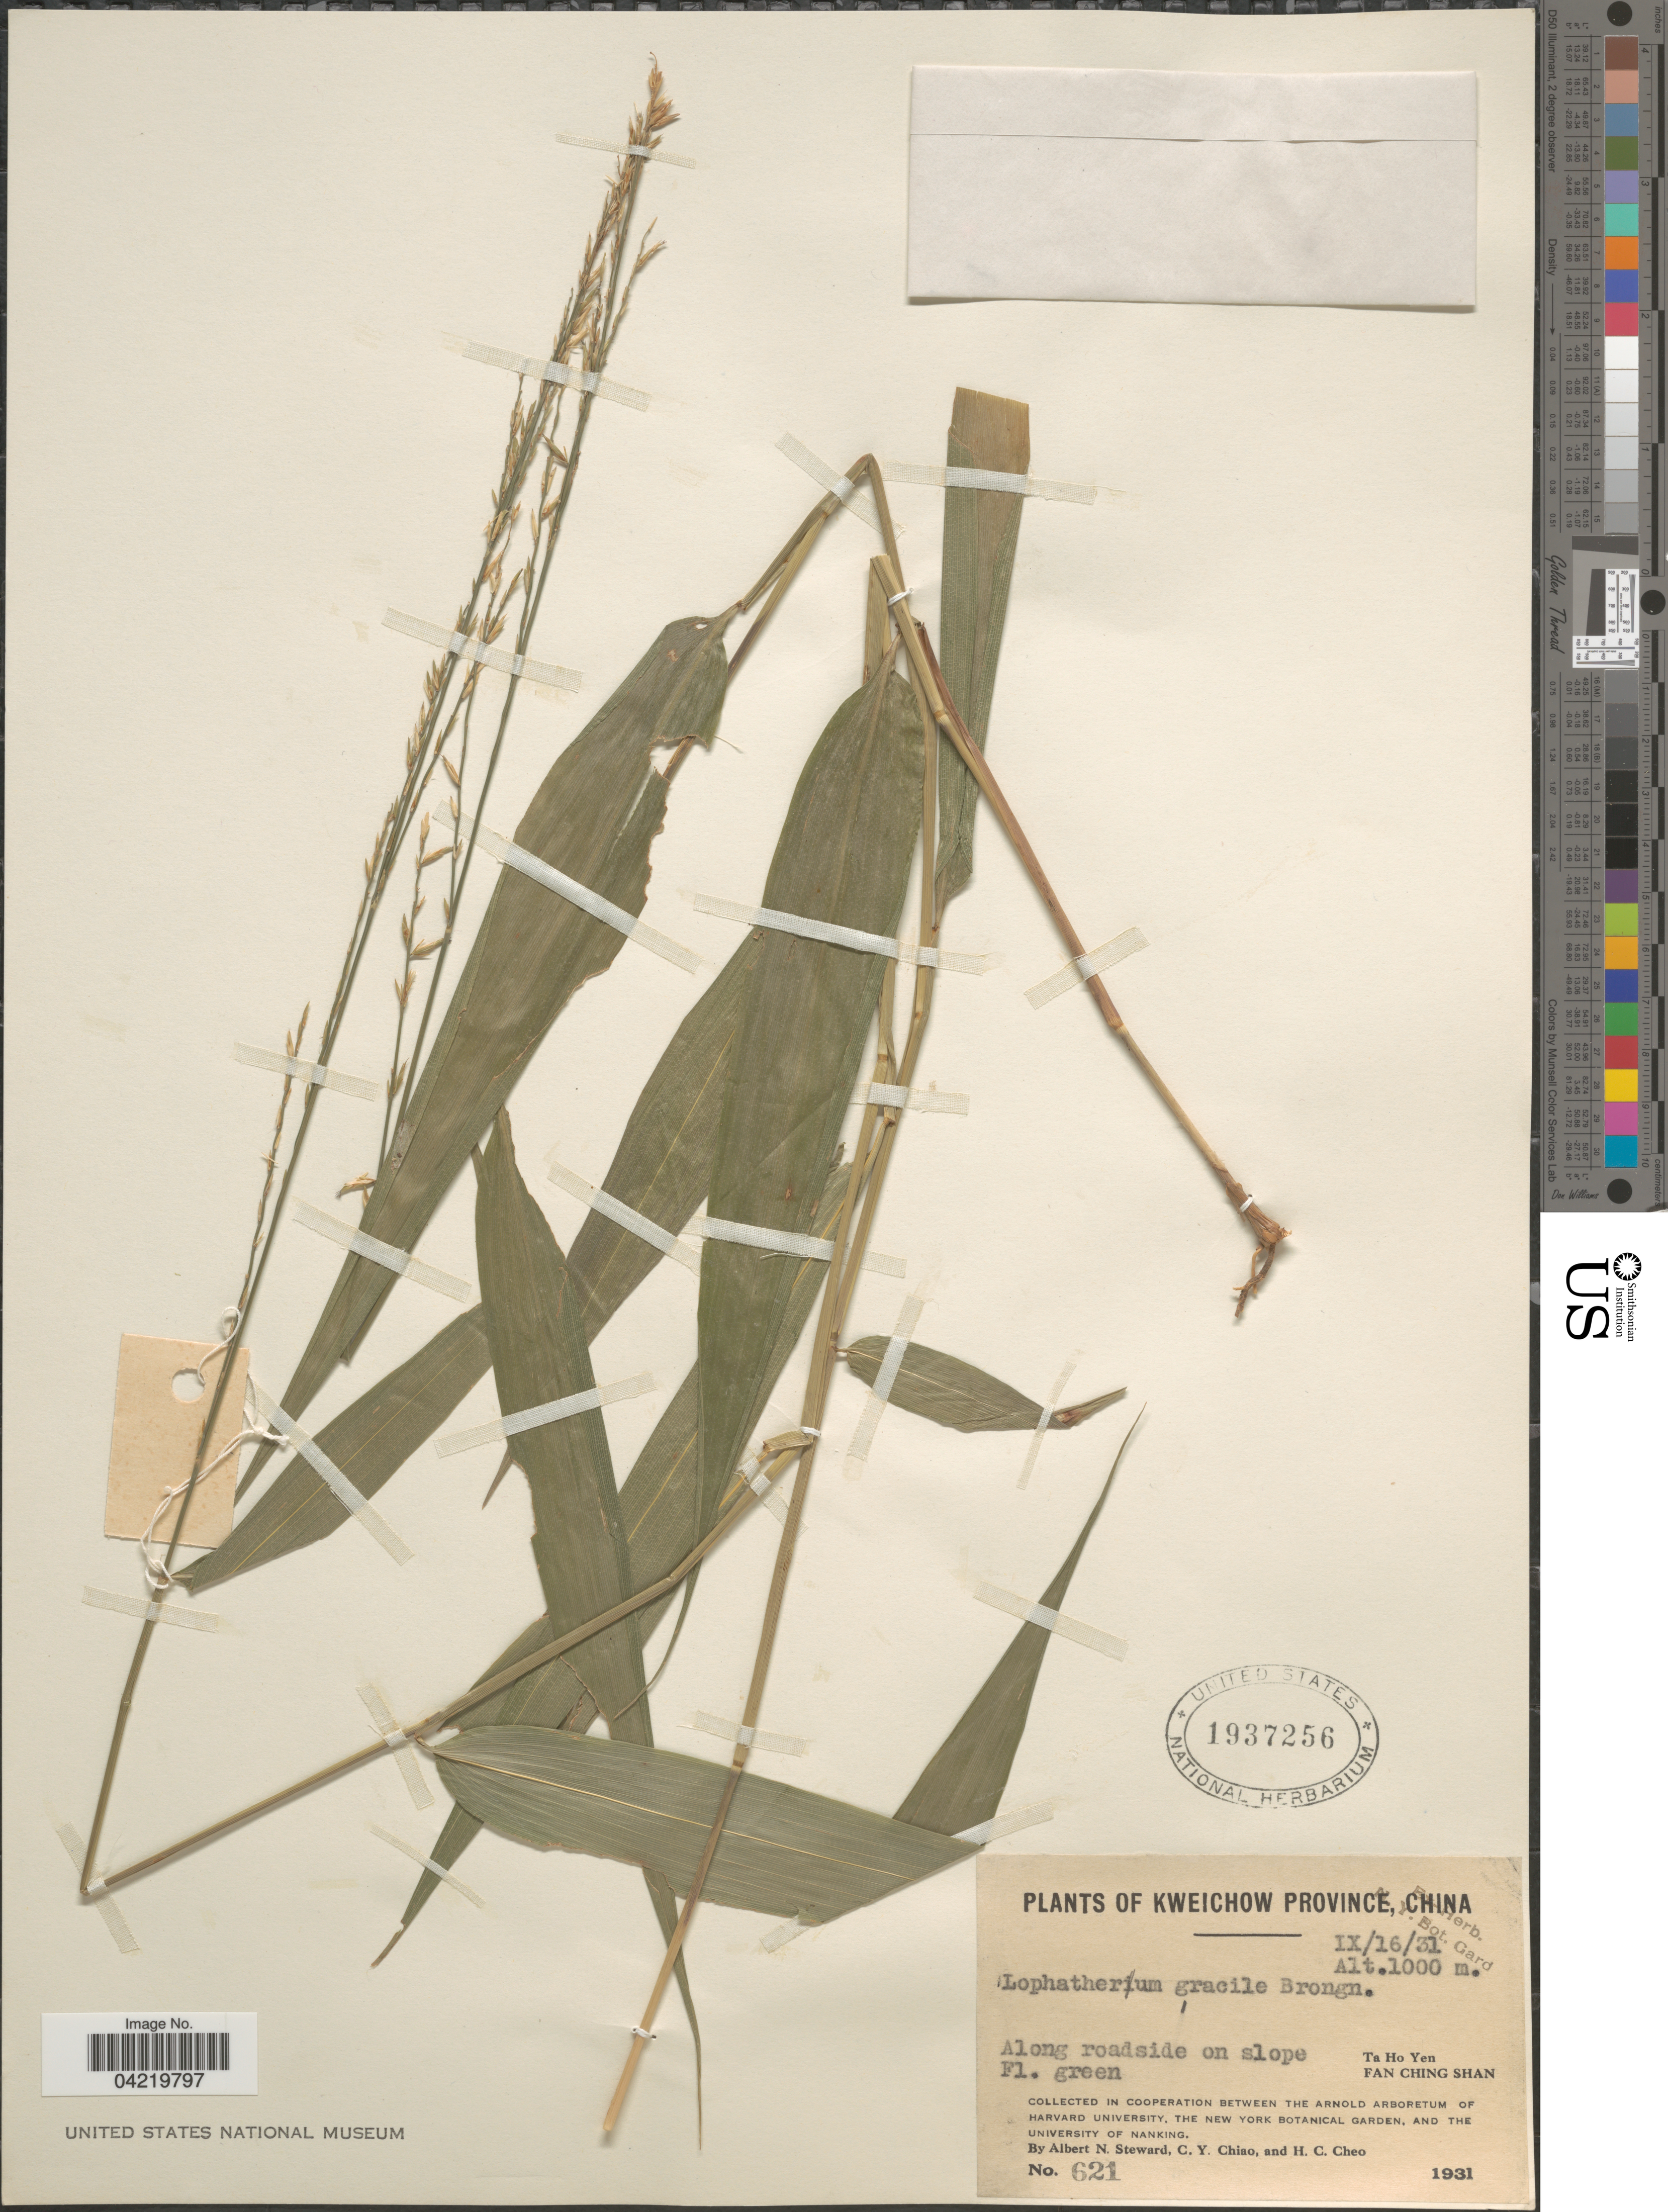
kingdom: Plantae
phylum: Tracheophyta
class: Liliopsida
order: Poales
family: Poaceae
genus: Lophatherum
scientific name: Lophatherum gracile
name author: Brongn.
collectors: A. N. Steward, C. Y. Chiao & H. Cheo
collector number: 621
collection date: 1931-09-16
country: China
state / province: Guizhou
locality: Kweichow Province. Along roadside on slope. Ta Ho Yen. Fan Ching Shan.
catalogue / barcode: US 1937256